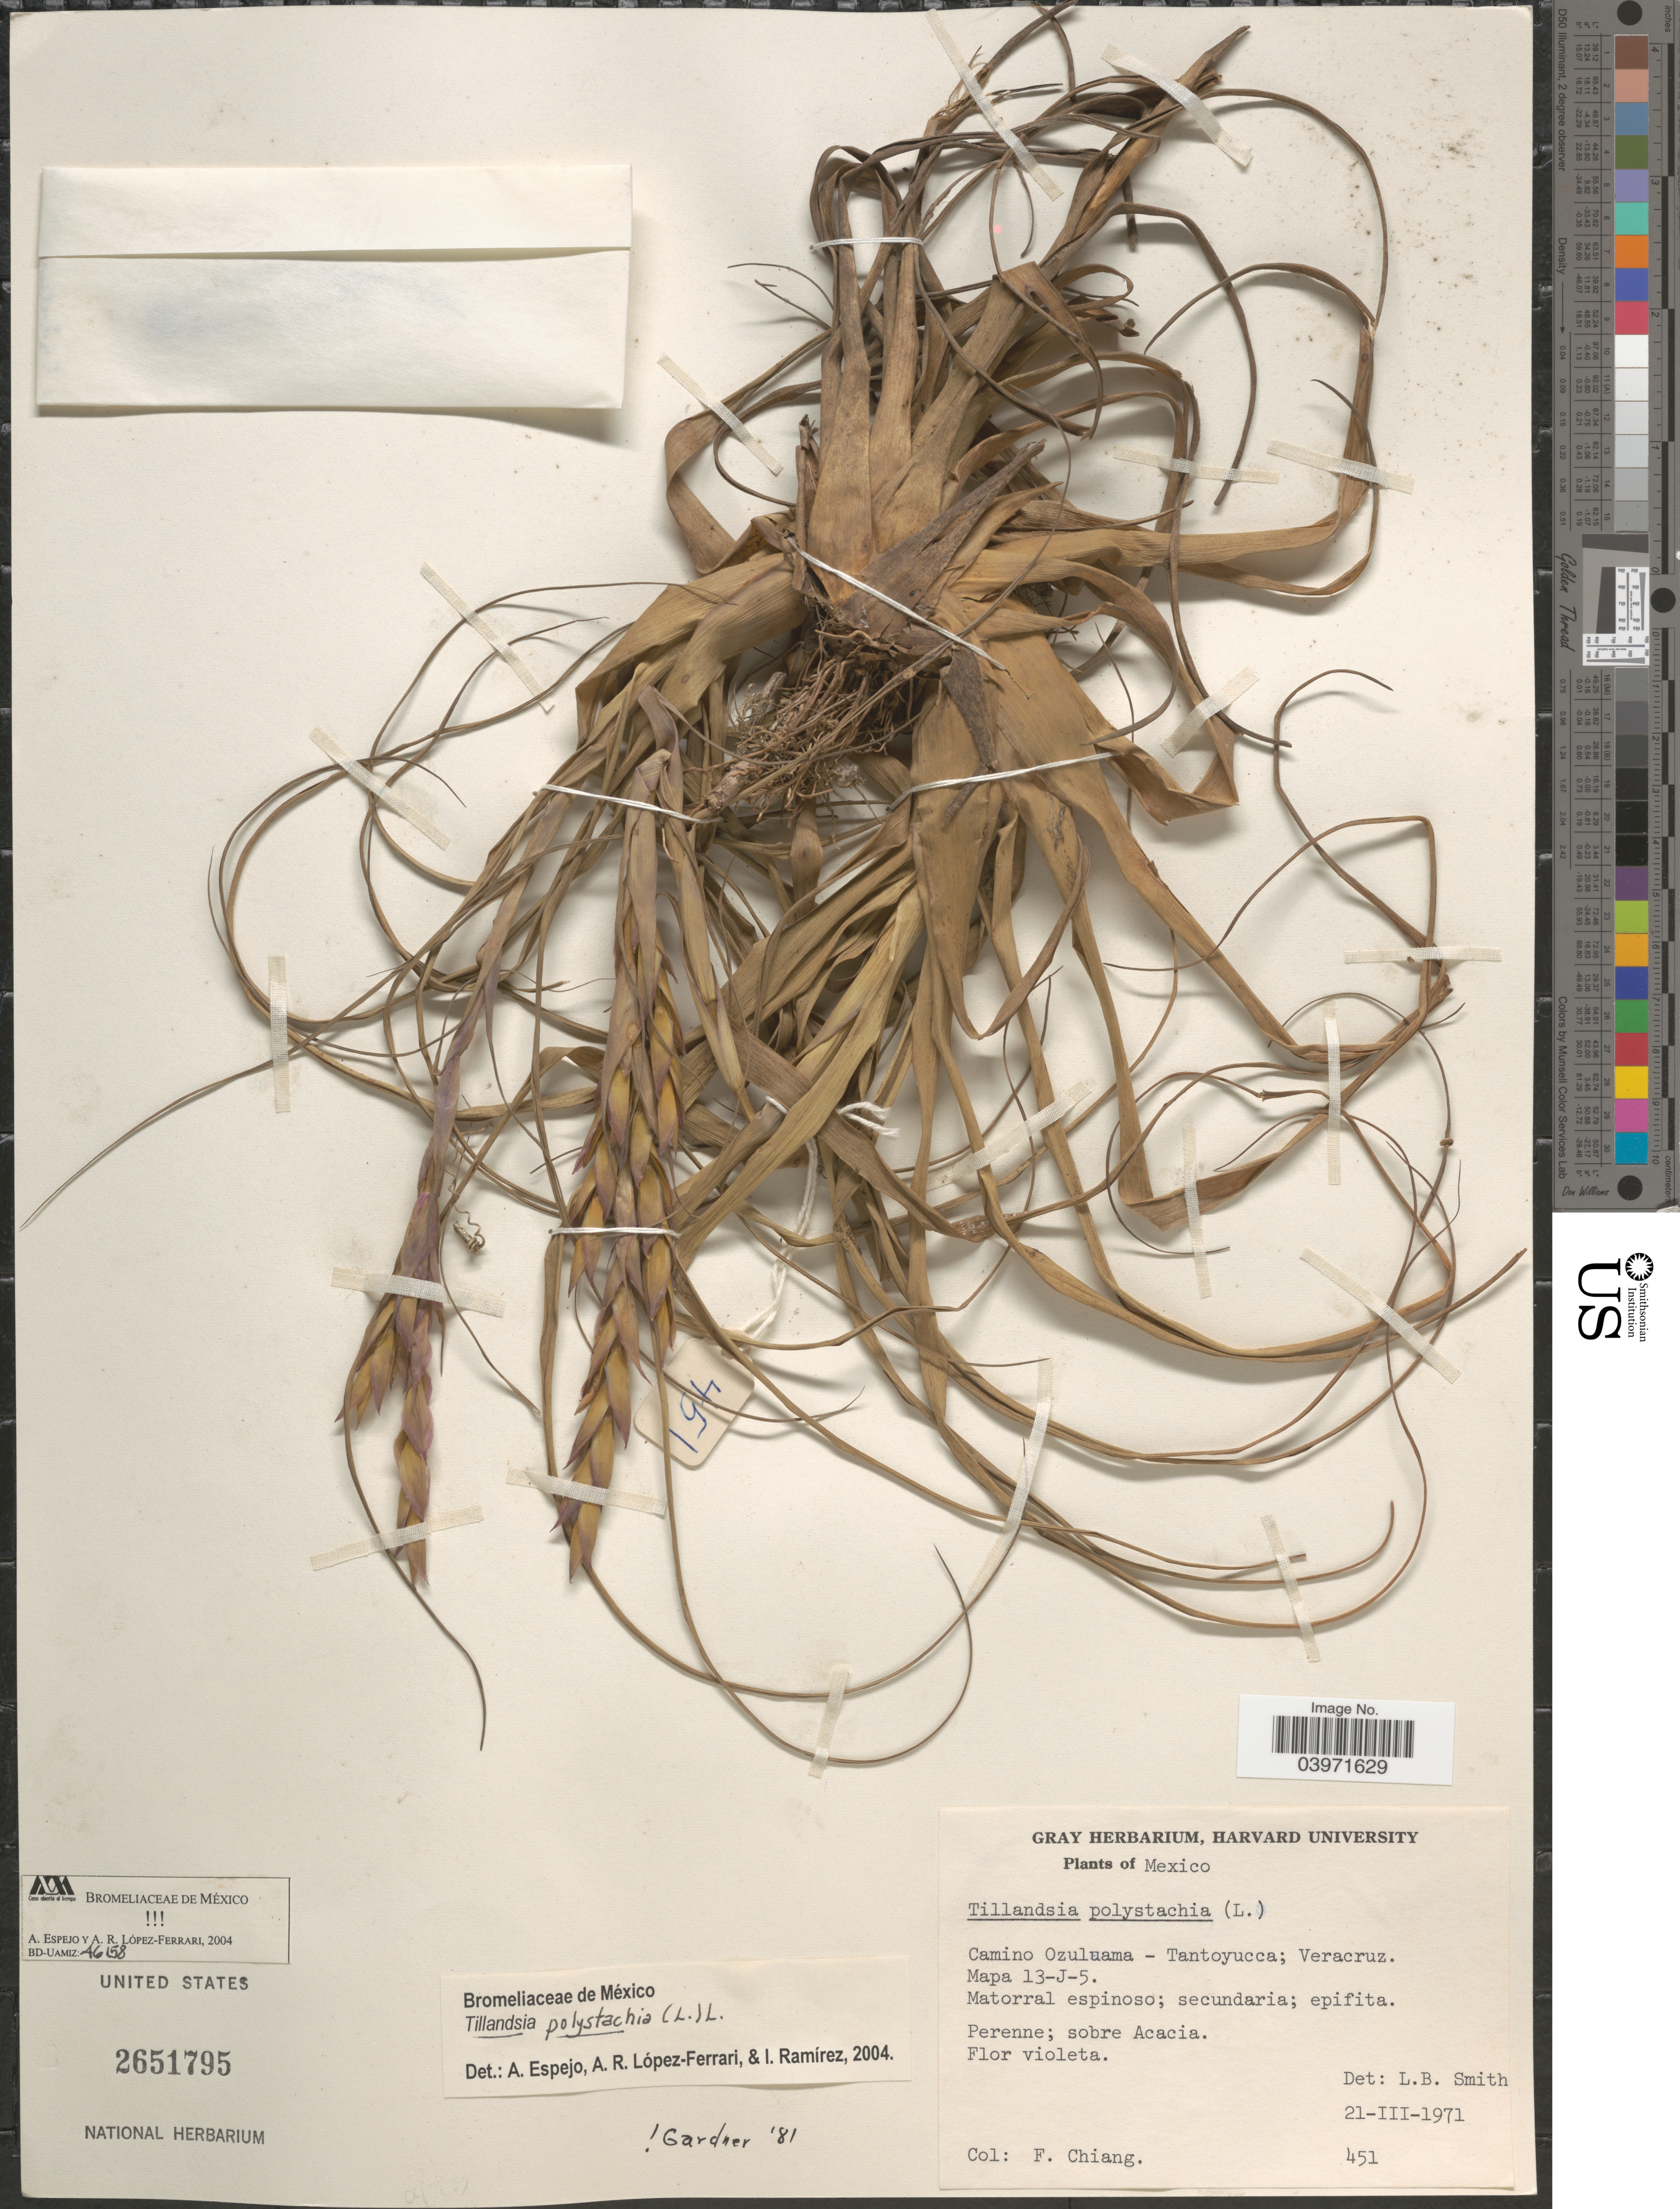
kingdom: Plantae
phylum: Tracheophyta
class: Liliopsida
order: Poales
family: Bromeliaceae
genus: Tillandsia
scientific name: Tillandsia polystachia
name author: (L.) L.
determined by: Espejo, Adolfo; López Ferrari, Ana R.; Ramírez M., Ivon M.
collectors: F. Chiang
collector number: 451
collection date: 1971-03-21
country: Mexico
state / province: Veracruz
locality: Camino Ozauluama - Tantoyucca. Mapa 13-J-5.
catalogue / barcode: US 2651795